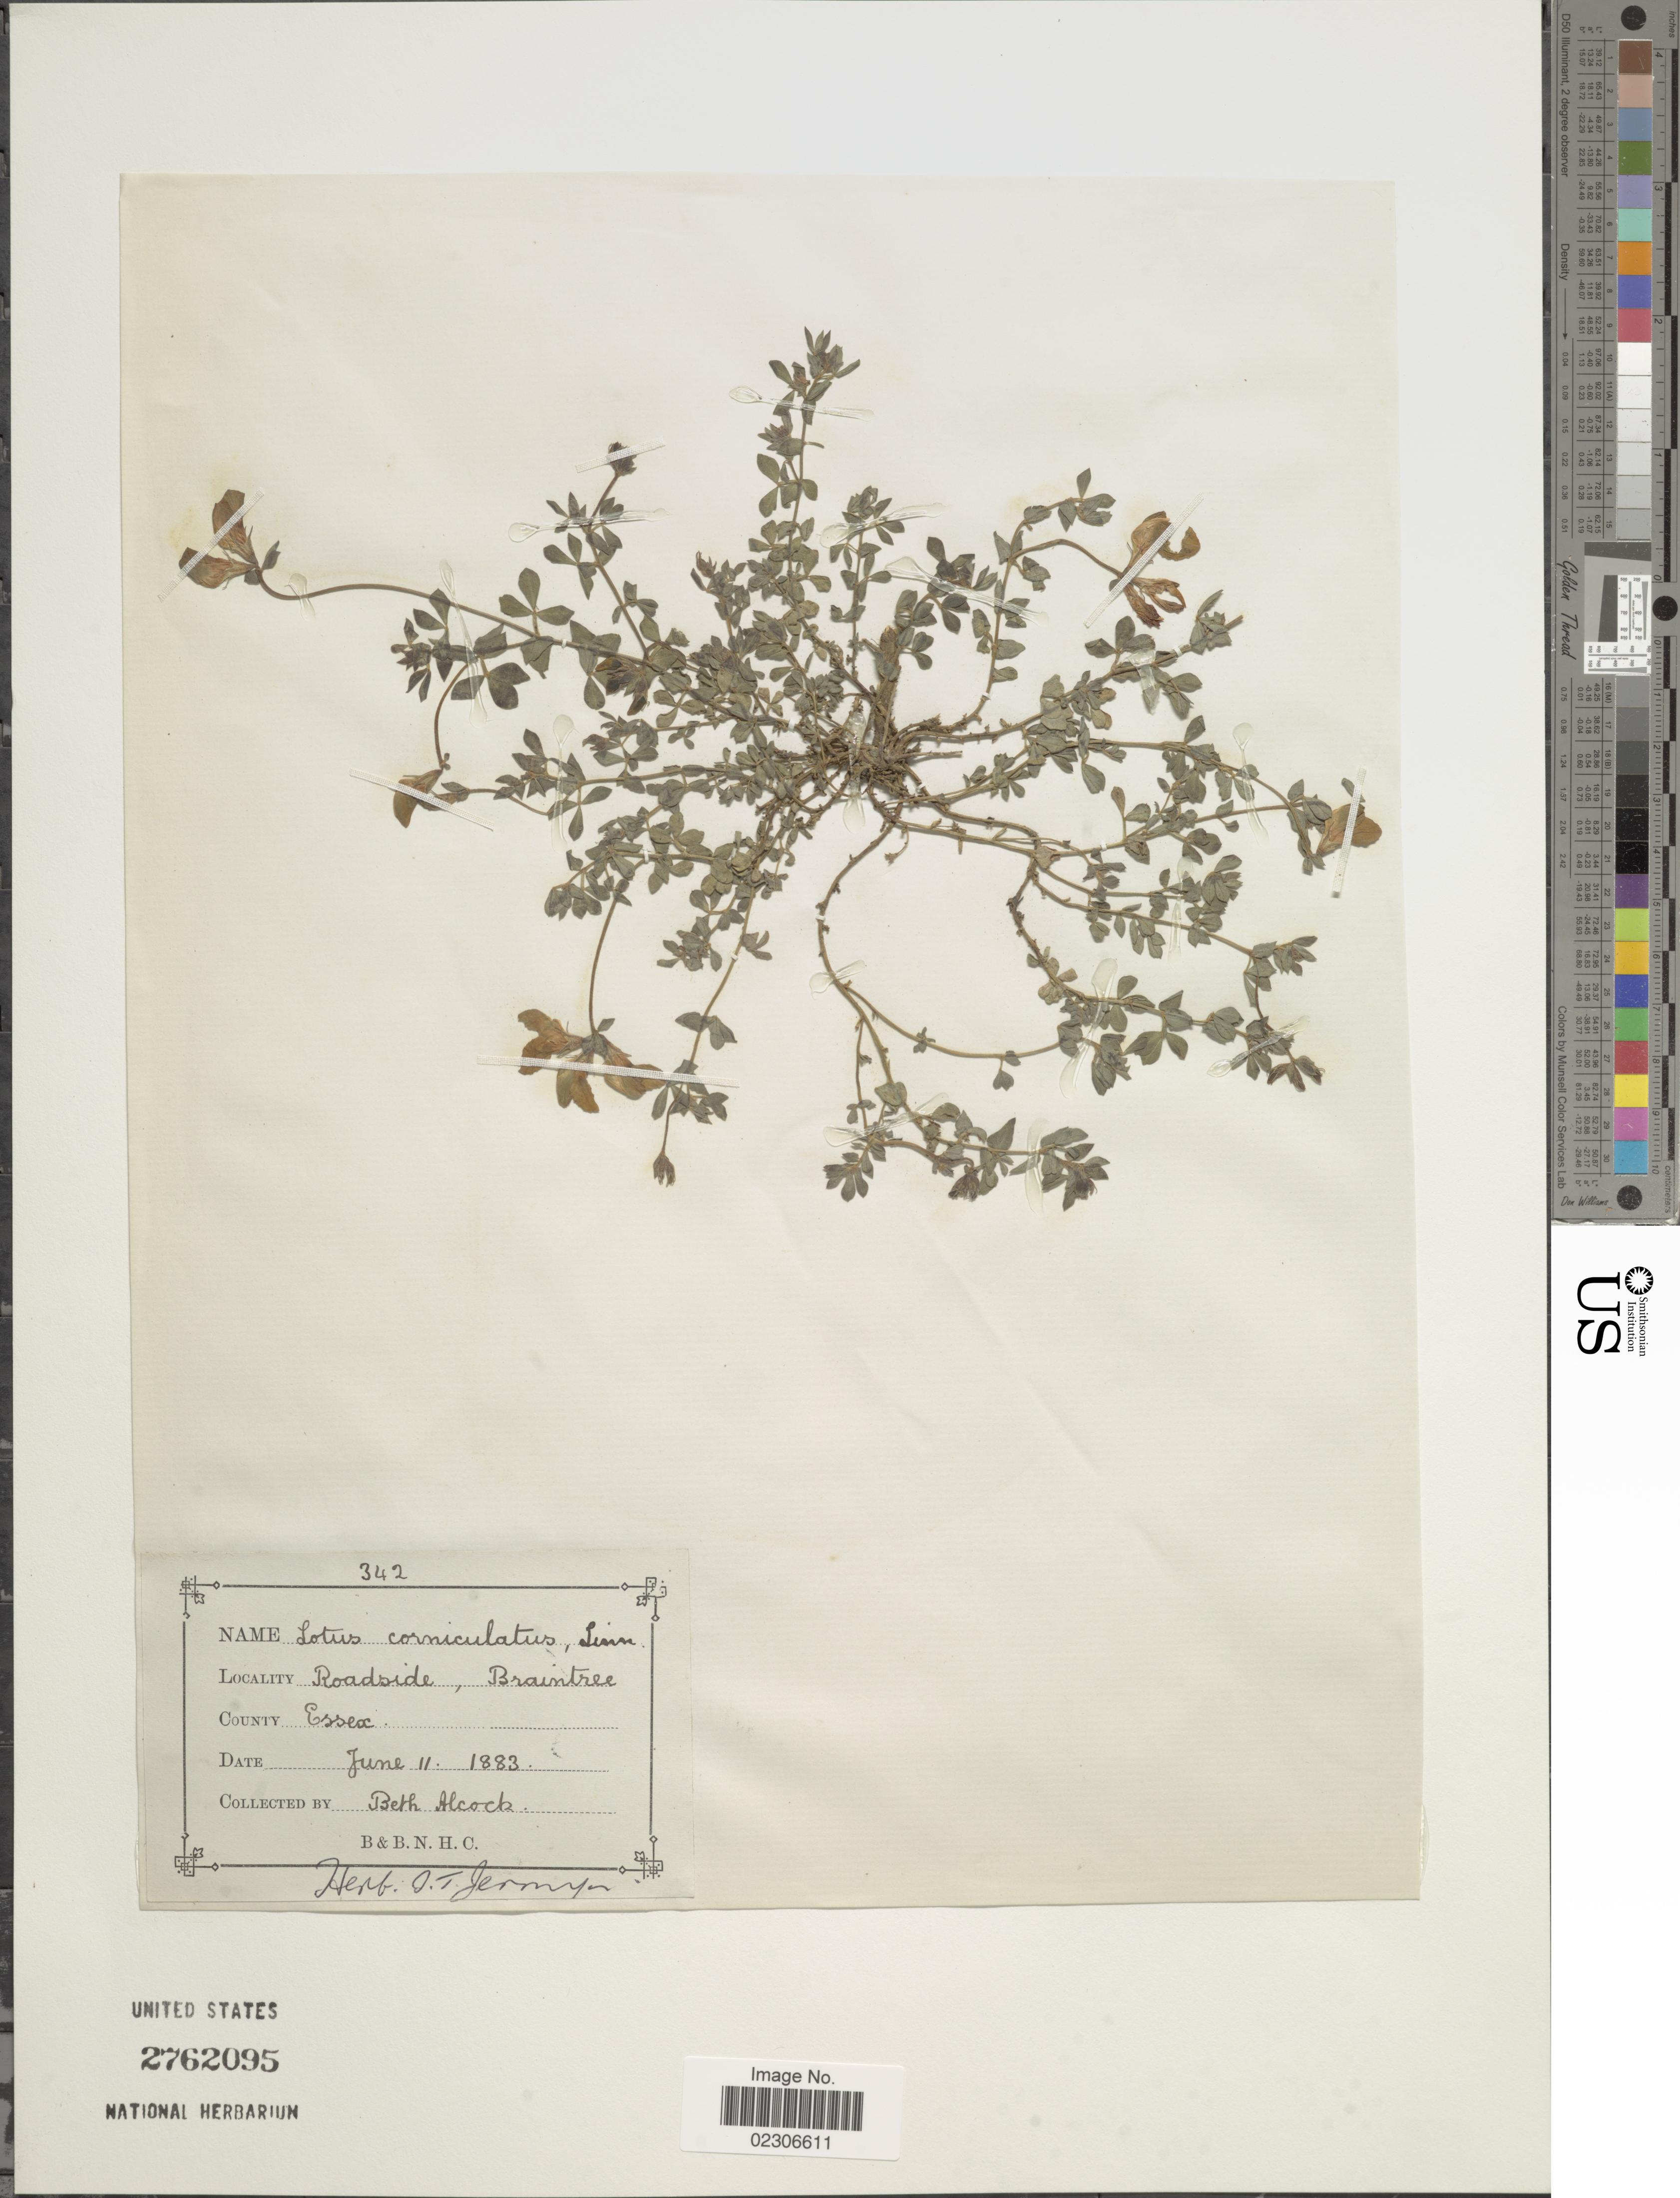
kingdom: Plantae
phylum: Tracheophyta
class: Magnoliopsida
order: Fabales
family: Fabaceae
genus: Lotus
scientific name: Lotus corniculatus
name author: L.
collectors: B. Alcock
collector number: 342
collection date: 1883-06-11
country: United Kingdom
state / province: England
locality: Braintree. County Essex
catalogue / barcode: US 2762095